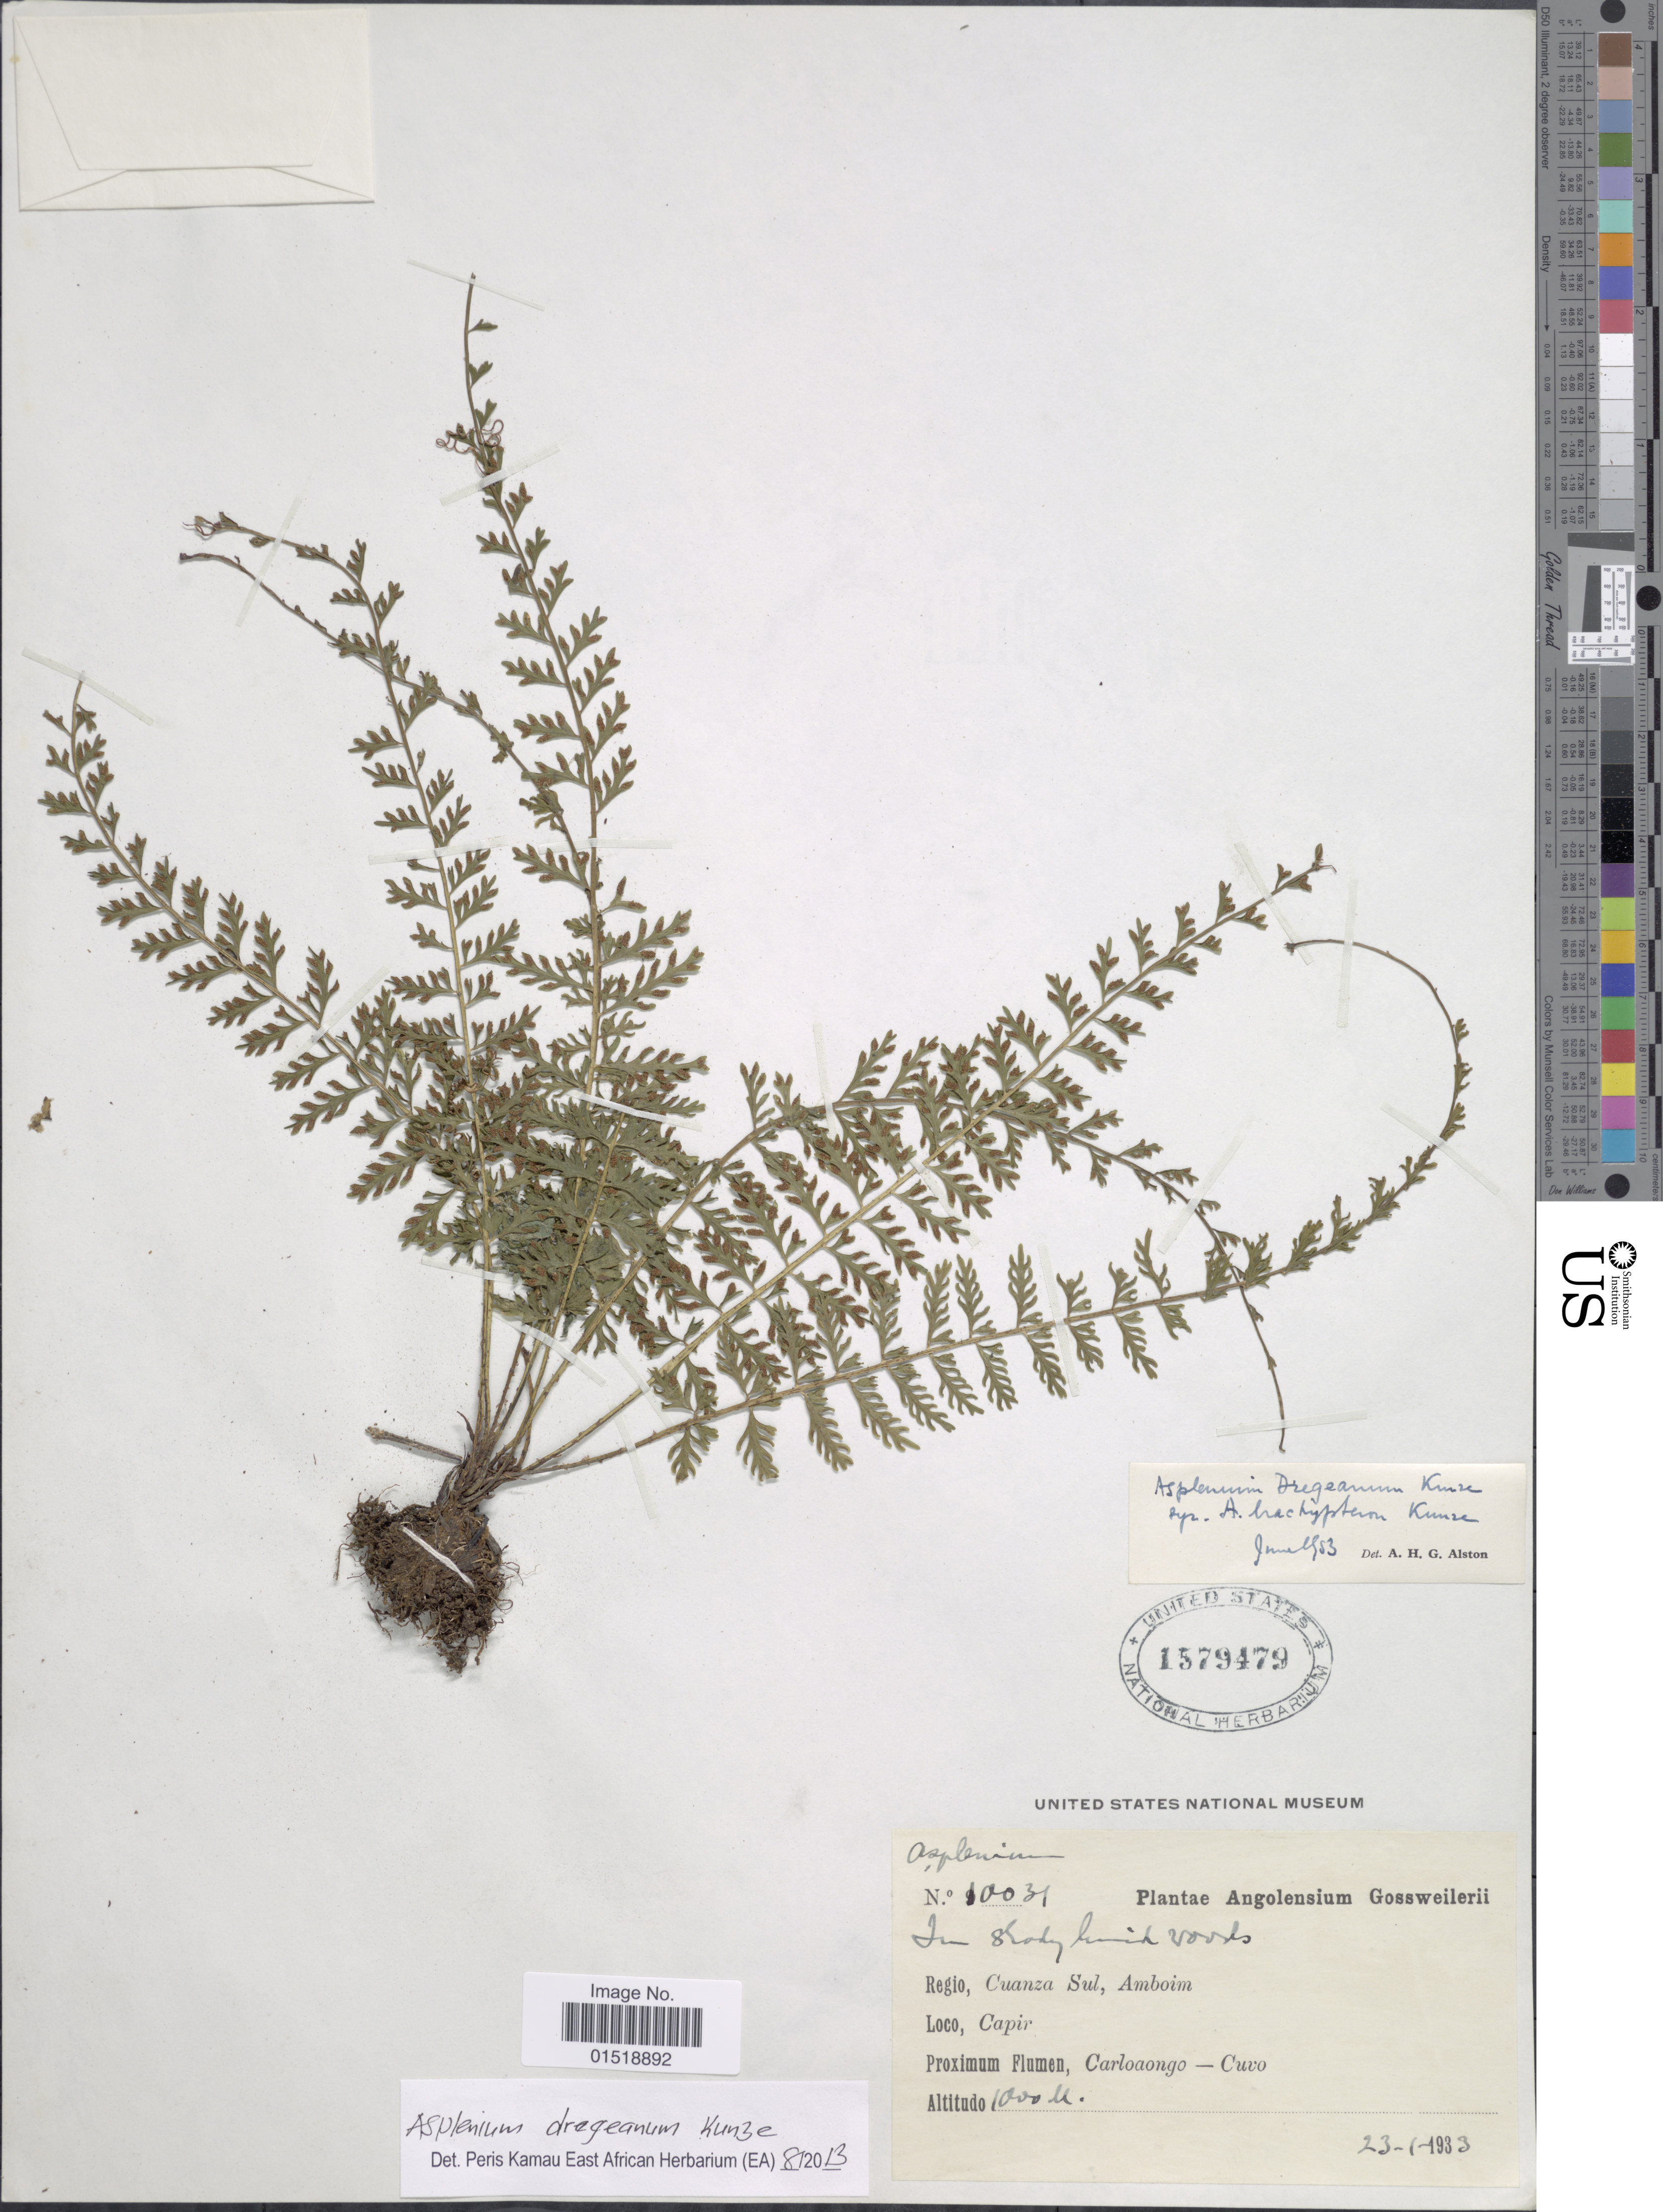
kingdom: Plantae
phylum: Tracheophyta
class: Polypodiopsida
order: Polypodiales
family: Aspleniaceae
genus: Asplenium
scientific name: Asplenium dregeanum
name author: Kunze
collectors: -. Gossweiler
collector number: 10031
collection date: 1933-01-23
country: Angola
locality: Regio, Cuanza Sul, Amboim. Capir. Proximum Flumen, Carloaongo - Cuvo.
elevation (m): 1000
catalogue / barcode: US 1579479